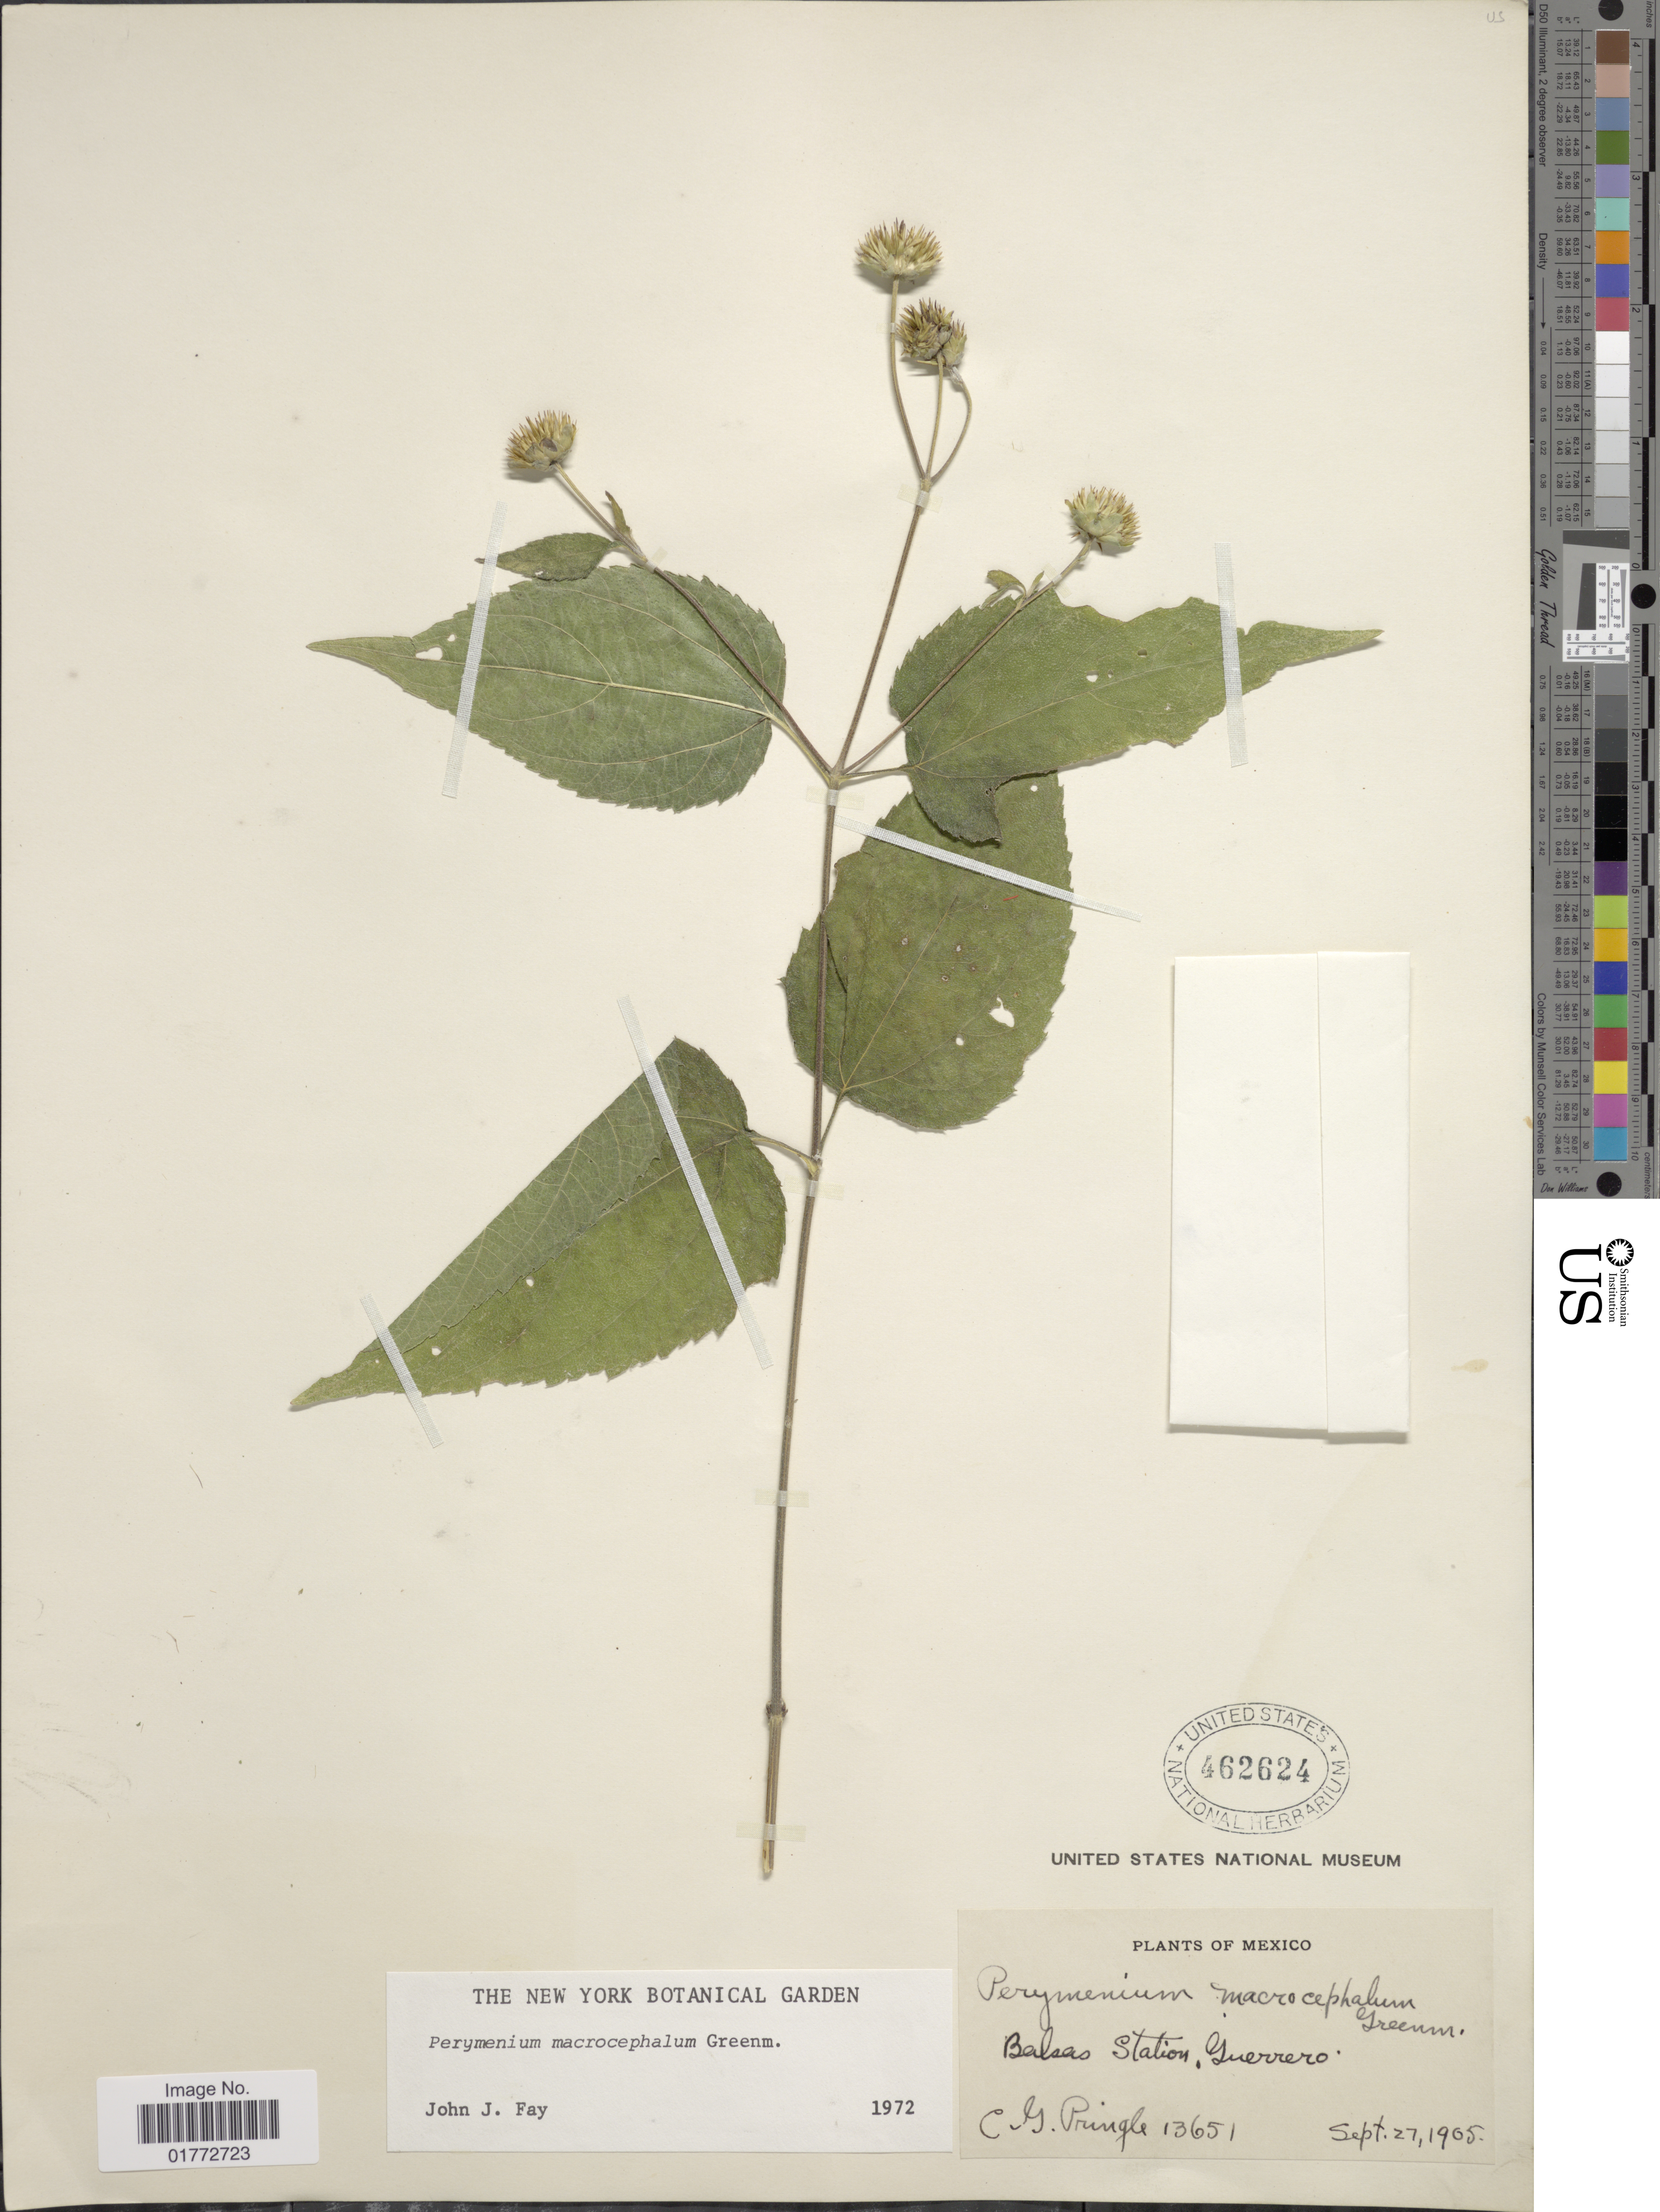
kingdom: Plantae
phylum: Tracheophyta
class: Magnoliopsida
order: Asterales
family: Asteraceae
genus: Perymenium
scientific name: Perymenium macrocephalum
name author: Greenm.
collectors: C. G. Pringle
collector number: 13651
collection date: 1905-09-27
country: Mexico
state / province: Guerrero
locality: Balsas Station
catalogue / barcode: US 462624